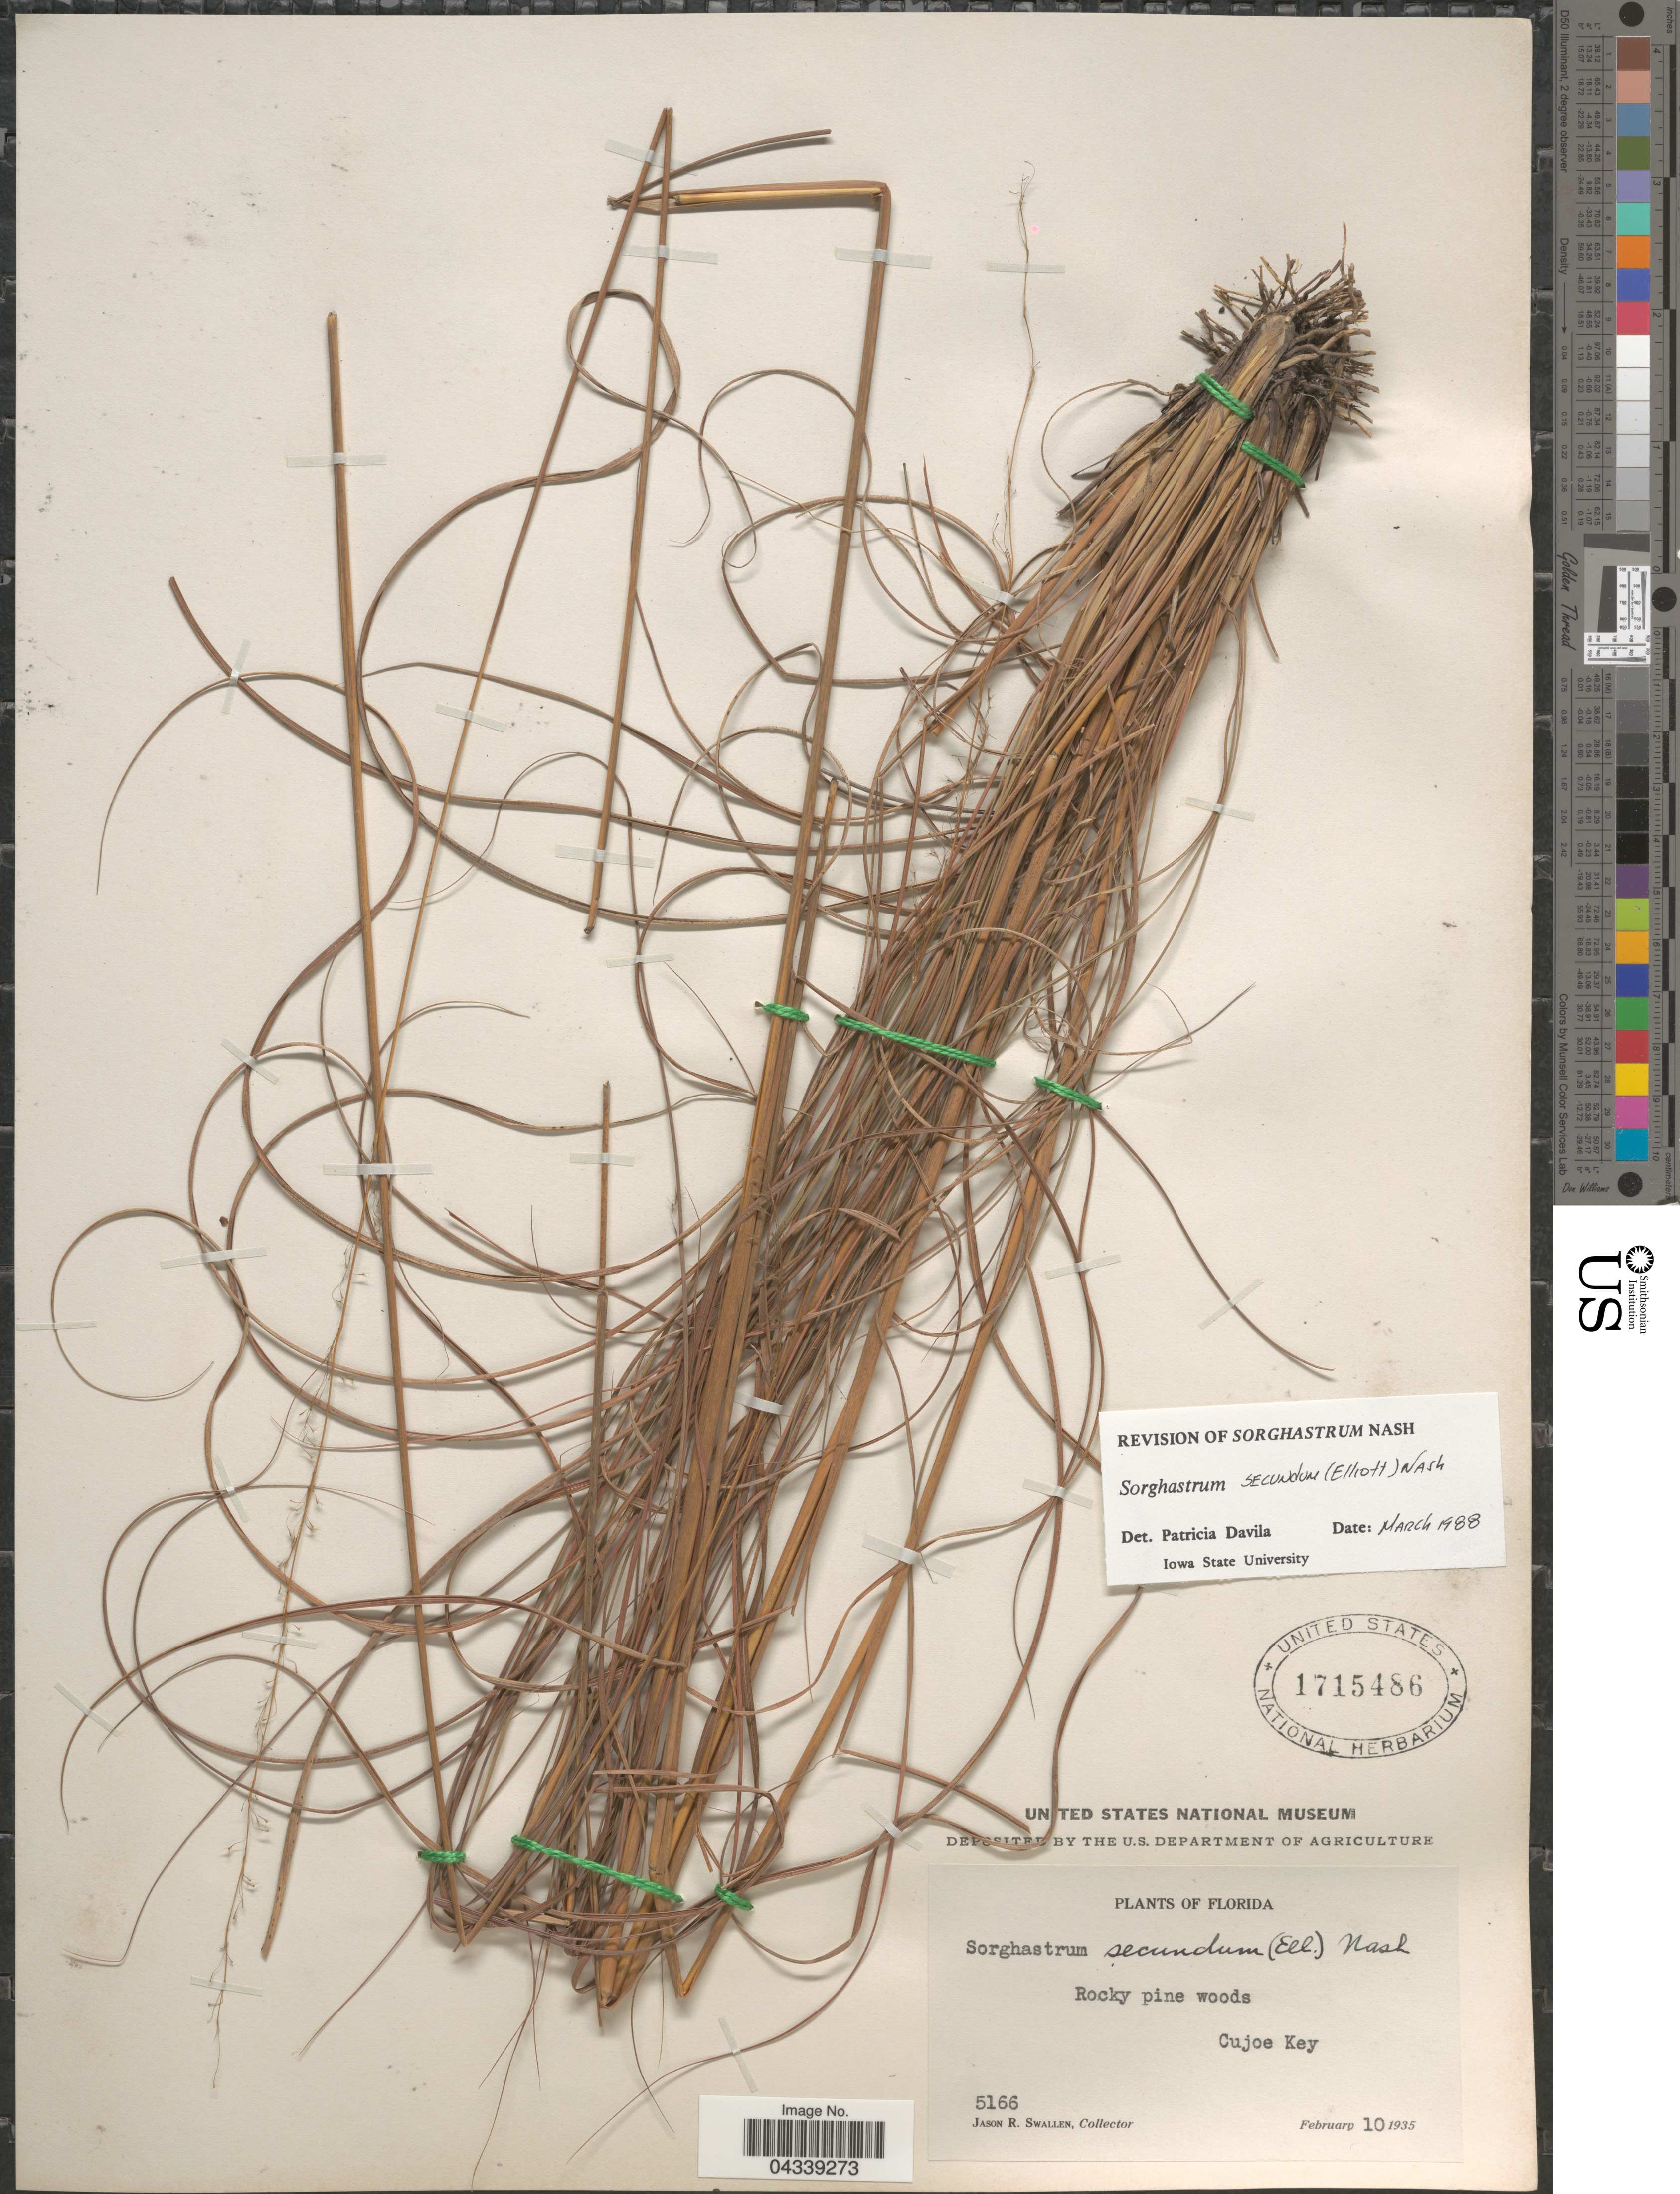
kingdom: Plantae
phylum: Tracheophyta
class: Liliopsida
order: Poales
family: Poaceae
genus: Sorghastrum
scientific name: Sorghastrum secundum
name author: (Elliott) Nash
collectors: J. R. Swallen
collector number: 5166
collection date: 1935-02-10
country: United States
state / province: Florida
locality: Rocky pine woods. Cujoe Key.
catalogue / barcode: US 1715486